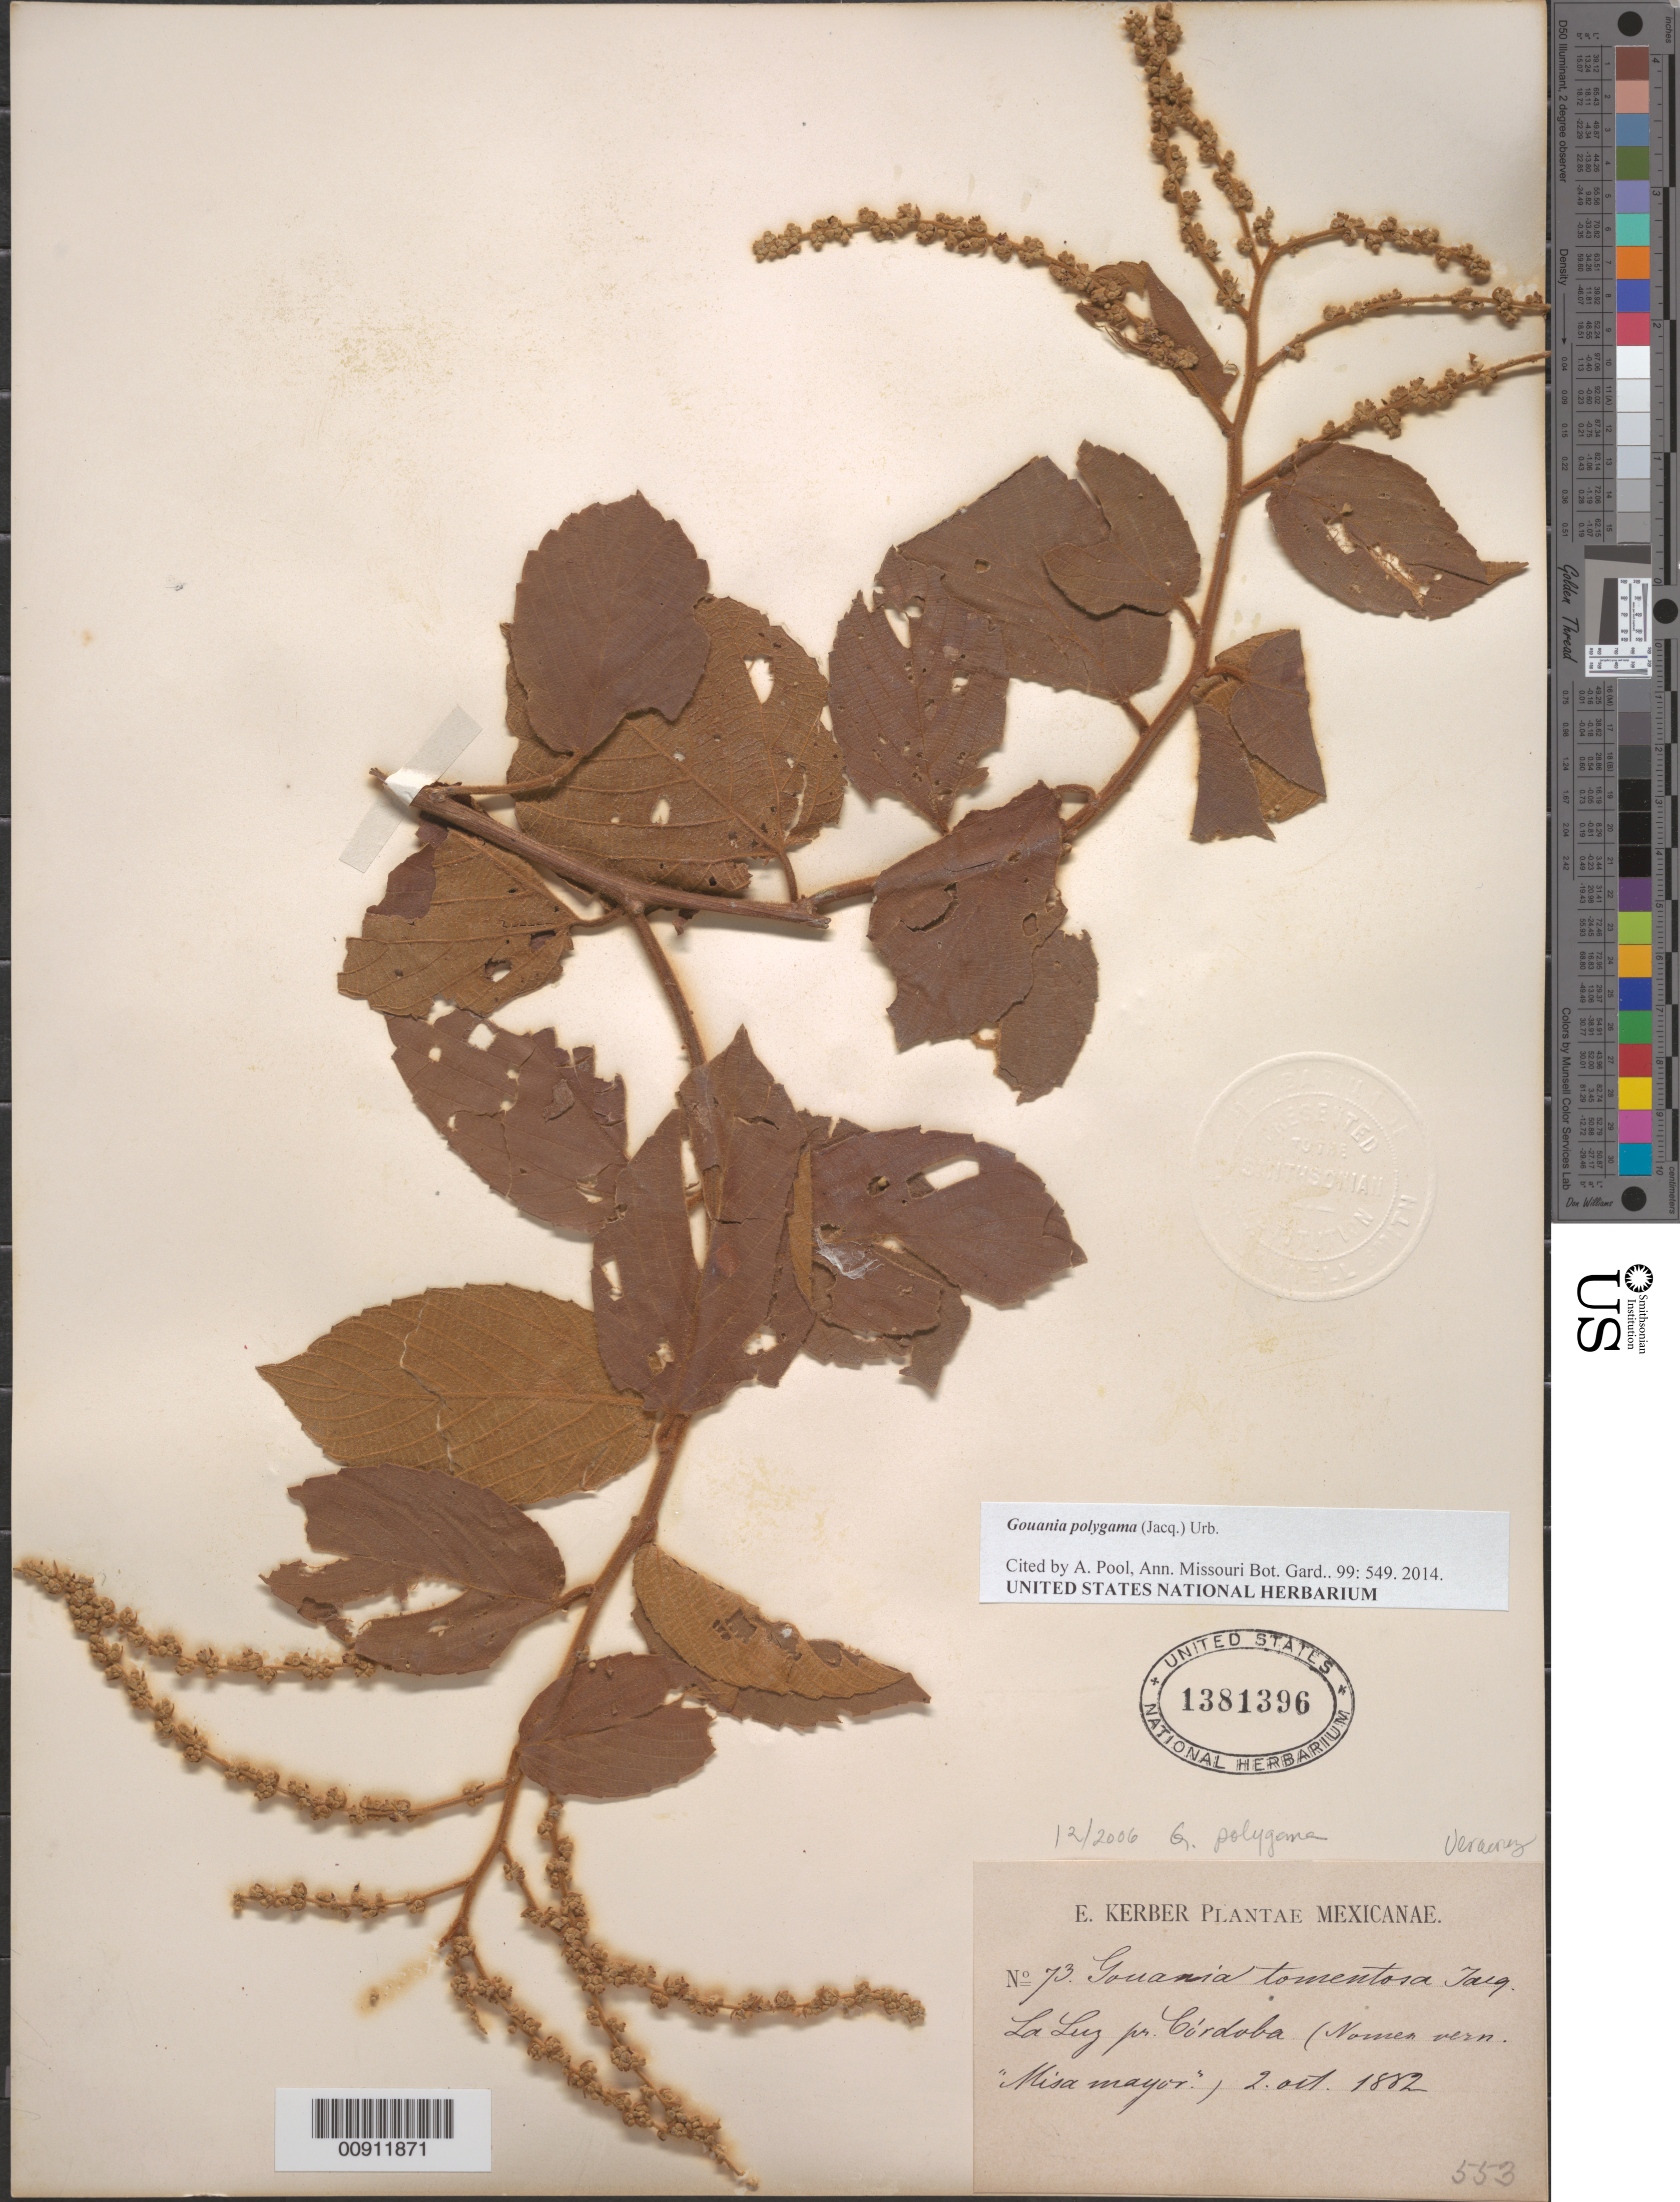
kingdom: Plantae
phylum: Tracheophyta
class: Magnoliopsida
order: Rosales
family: Rhamnaceae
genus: Gouania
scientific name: Gouania polygama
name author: (Jacq.) Urb.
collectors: E. Kerber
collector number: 73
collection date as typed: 02 Oct 1882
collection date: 1882-10-02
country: Mexico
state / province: Veracruz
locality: La Luz pr. Córdoba.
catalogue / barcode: US 1381396